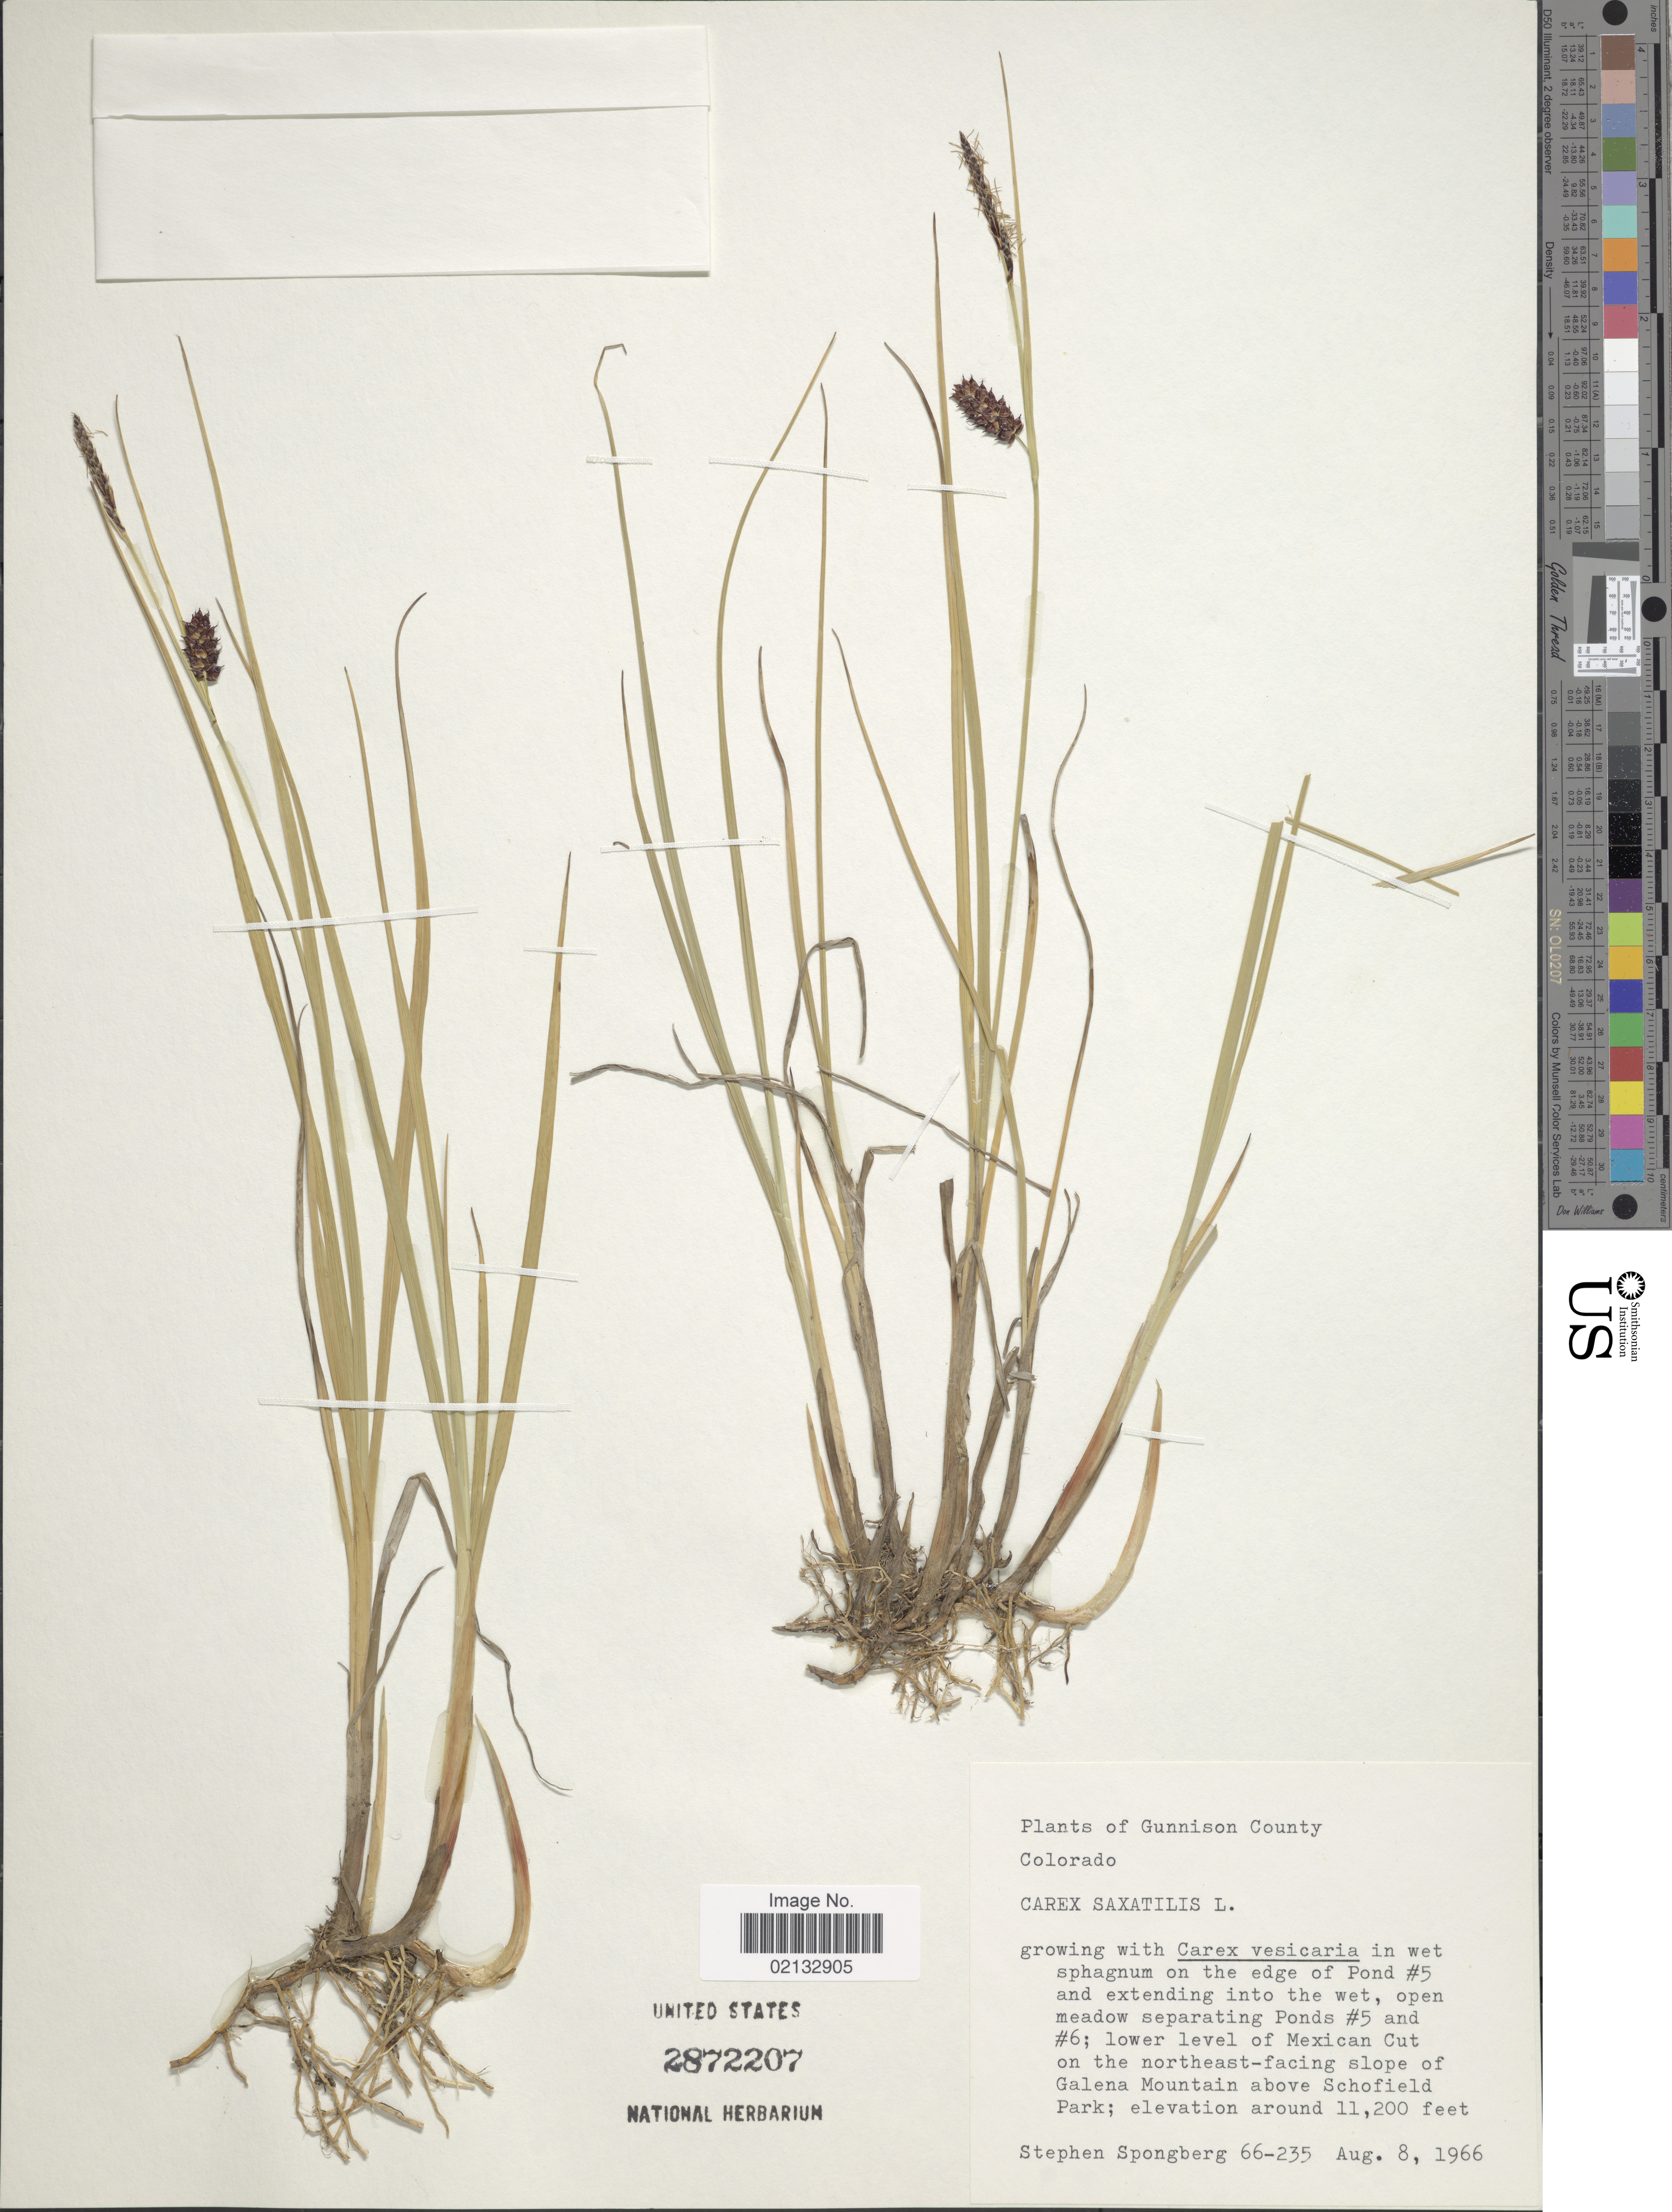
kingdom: Plantae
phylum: Tracheophyta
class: Liliopsida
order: Poales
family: Cyperaceae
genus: Carex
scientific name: Carex saxatilis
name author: L.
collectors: S. A.Spongberg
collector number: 66-235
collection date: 1966-08-08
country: United States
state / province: Colorado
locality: Gunnison County. Lower level of Mexican Cut on the northeast-facing slope of Galena Mountain above Schofield Park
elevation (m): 3414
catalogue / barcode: US 2872207